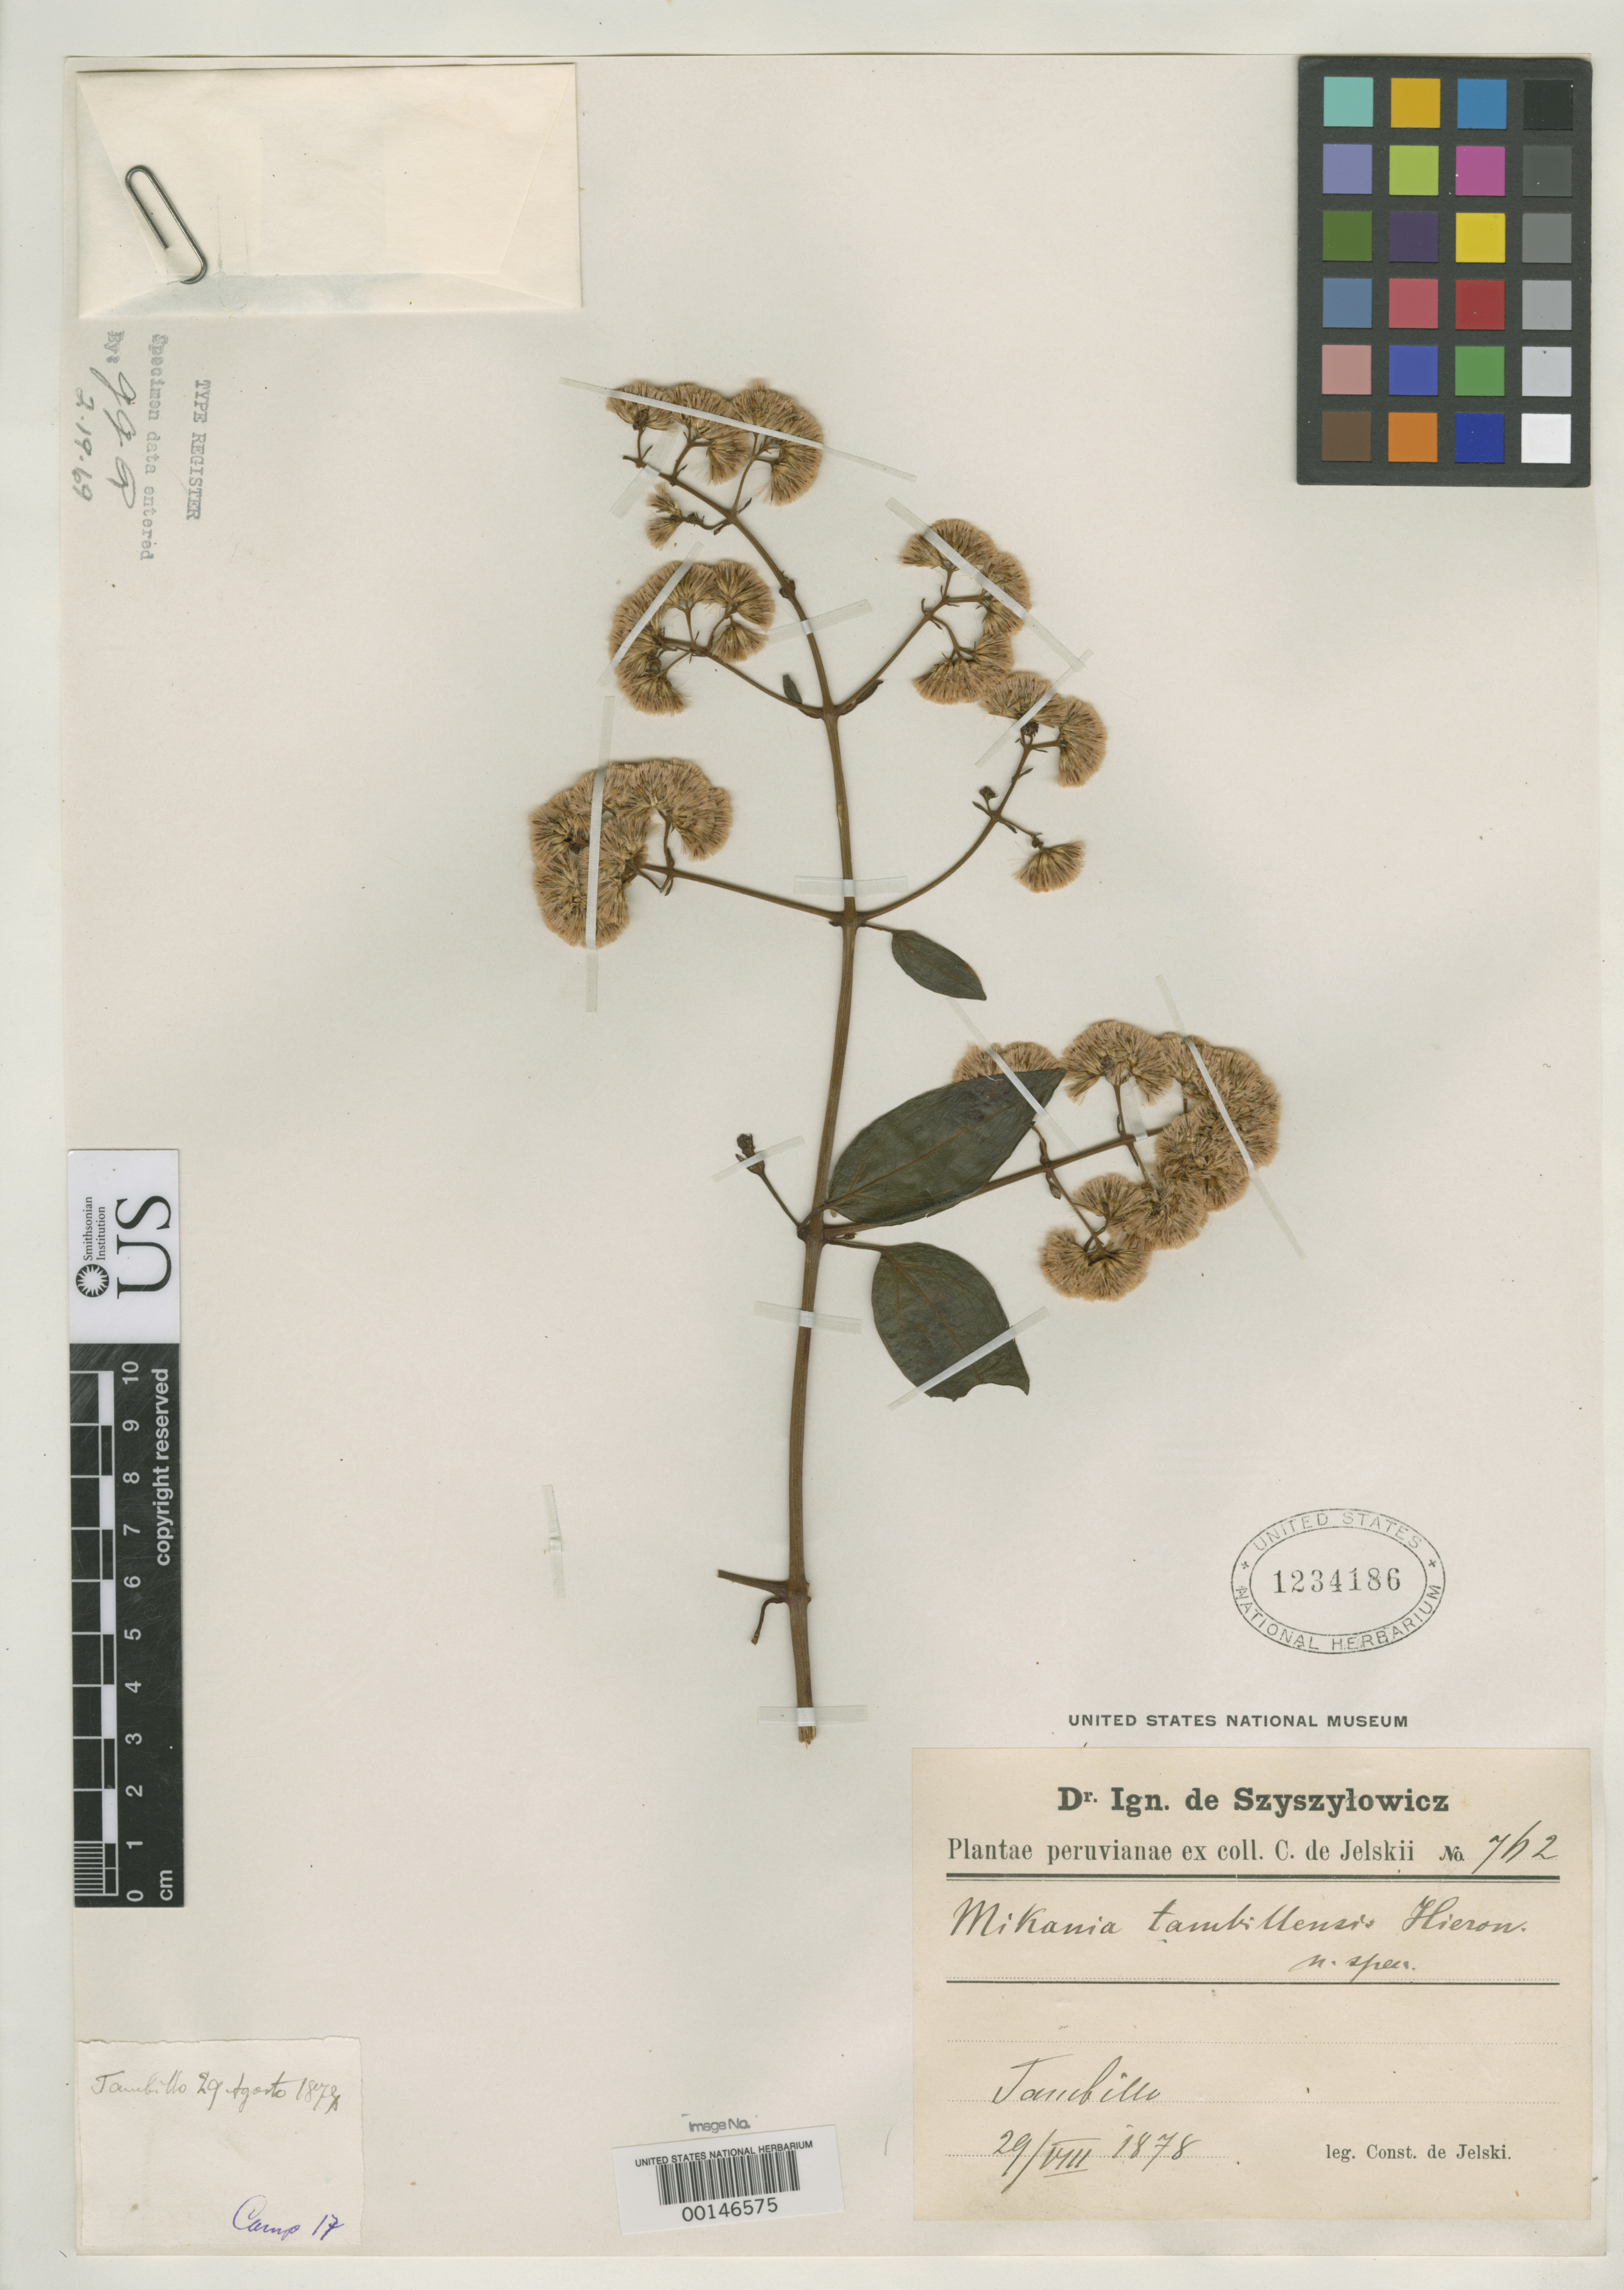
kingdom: Plantae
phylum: Tracheophyta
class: Magnoliopsida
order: Asterales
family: Asteraceae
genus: Mikania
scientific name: Mikania tambillensis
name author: Hieron.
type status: Isotype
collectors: C. von Jelski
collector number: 762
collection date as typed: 29 Aug 1878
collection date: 1878-08-29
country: Peru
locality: Tambillo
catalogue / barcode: US 1234186